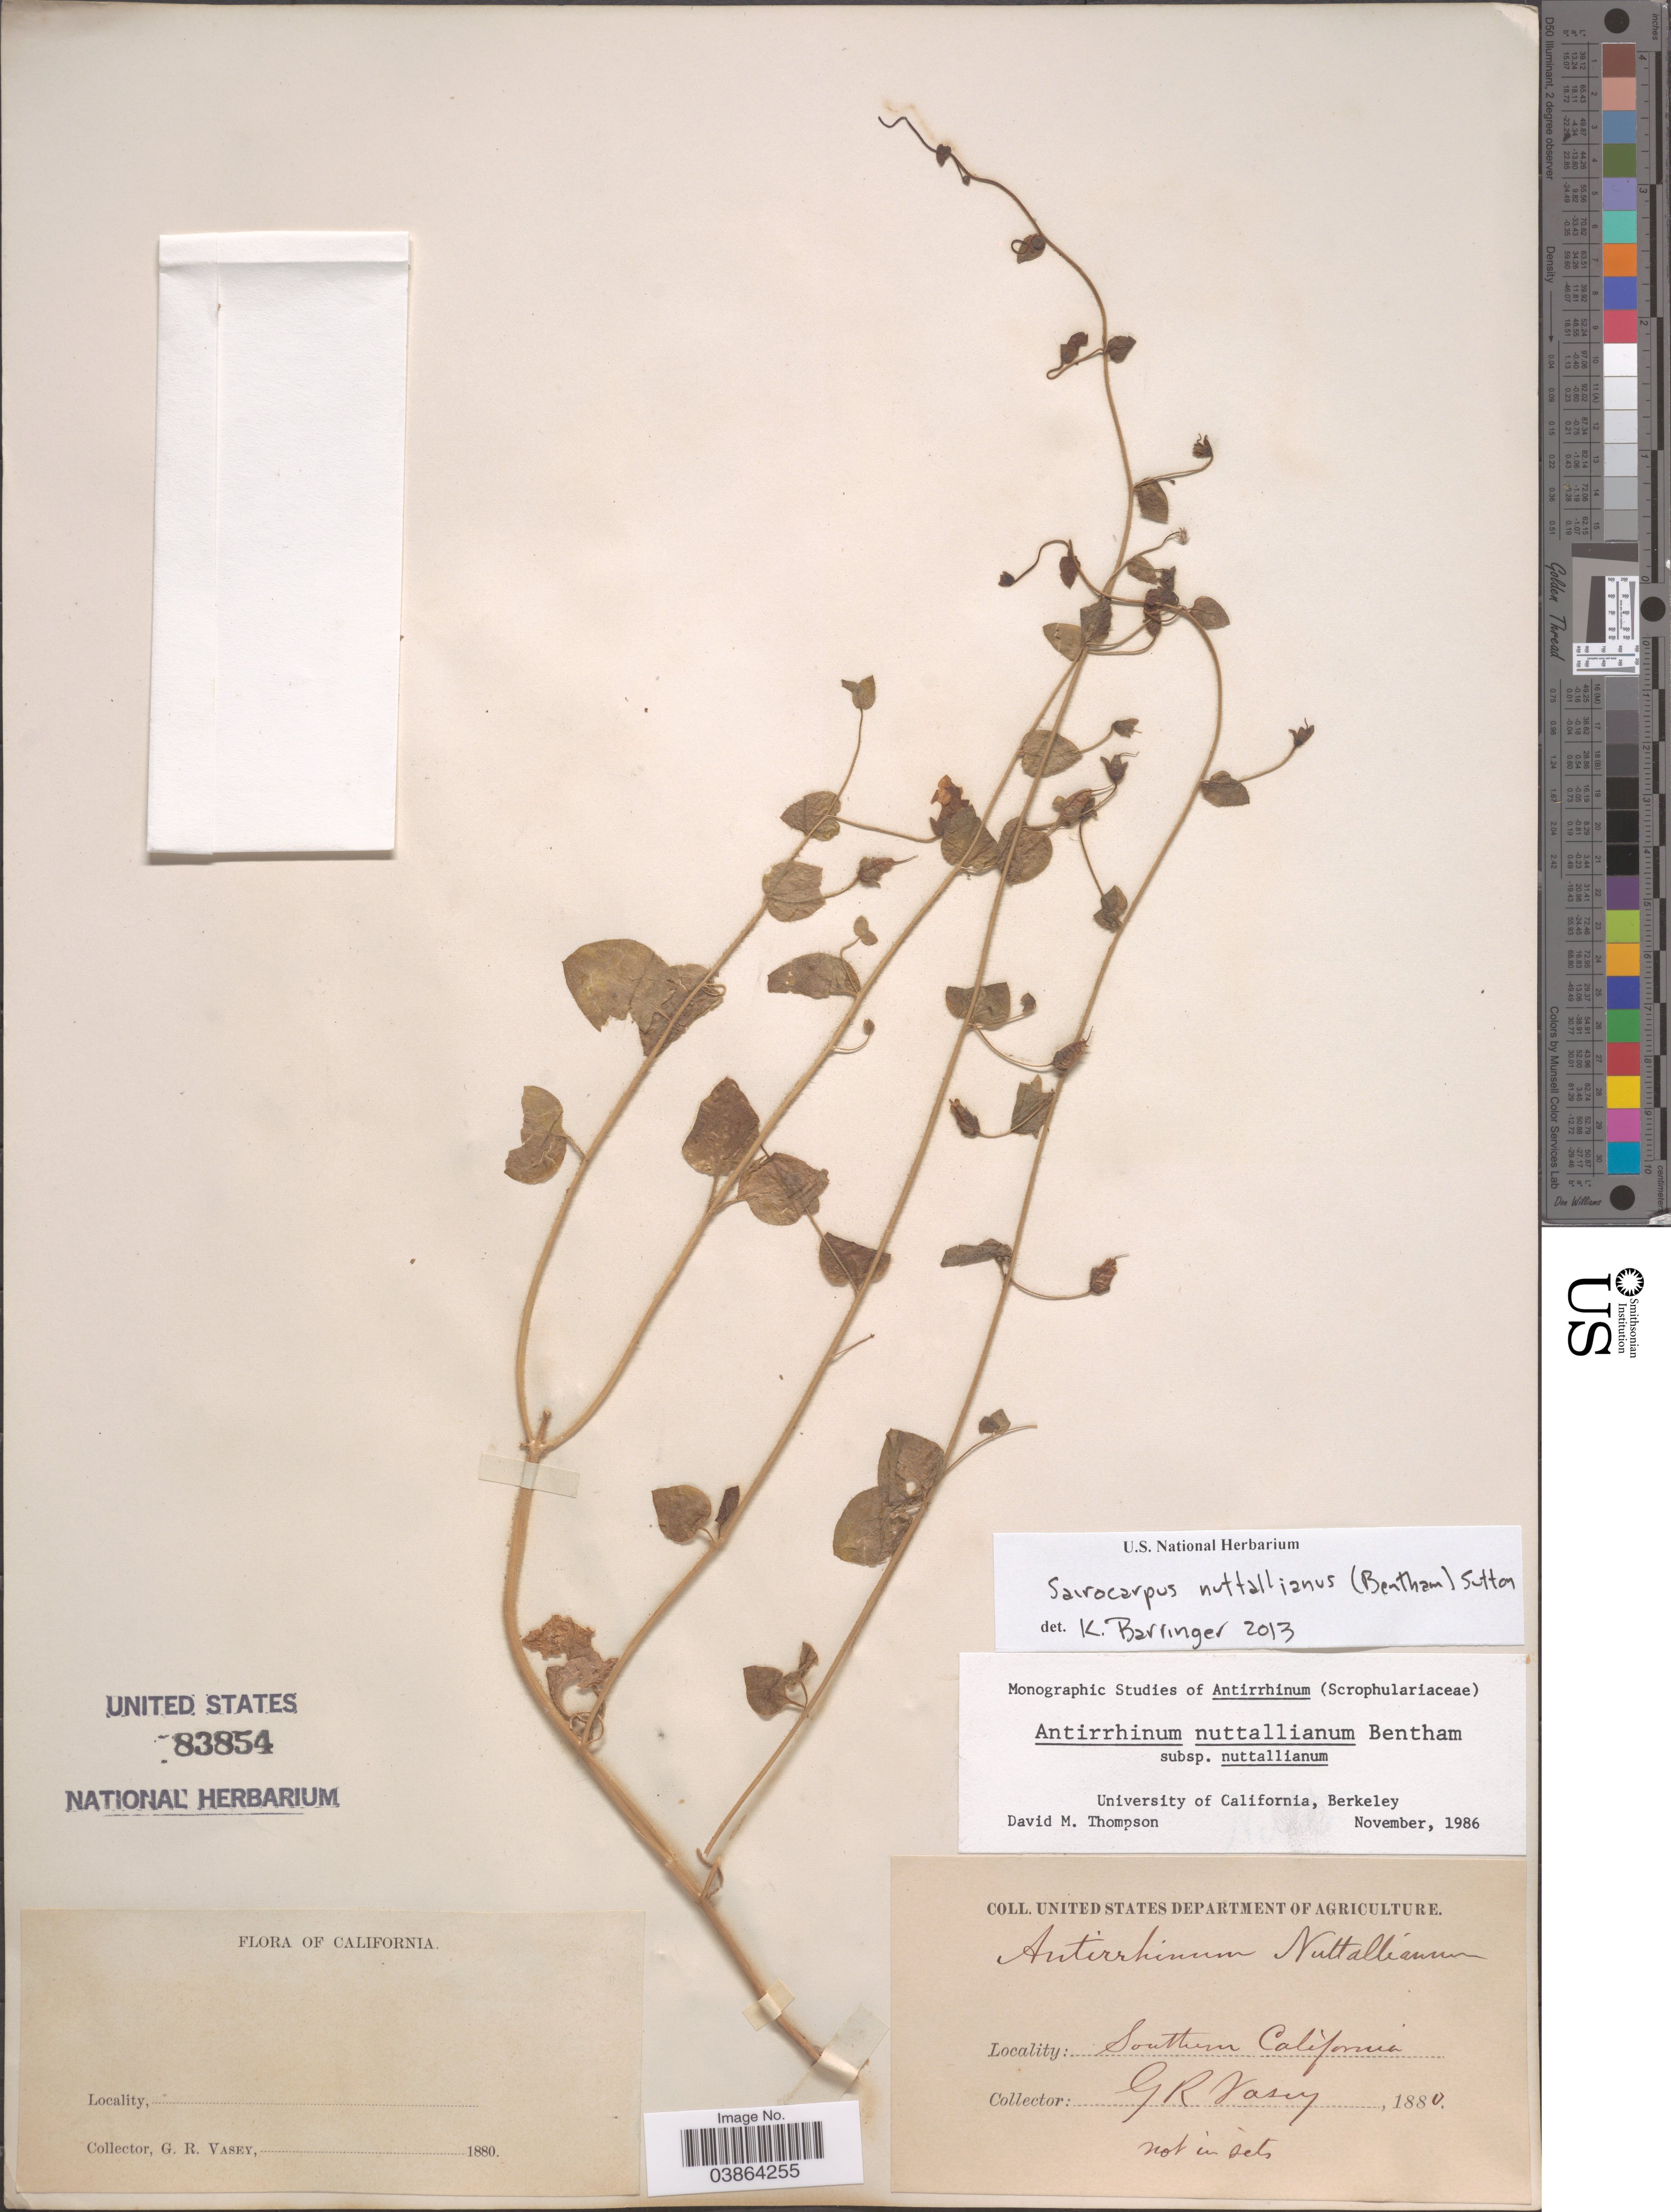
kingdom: Plantae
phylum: Tracheophyta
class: Magnoliopsida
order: Lamiales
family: Plantaginaceae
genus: Sairocarpus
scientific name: Sairocarpus nuttallianus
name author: (Benth.) D.A. Sutton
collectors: G. R. Vasey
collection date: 1880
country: United States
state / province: California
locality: Southern California.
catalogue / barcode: US 83854